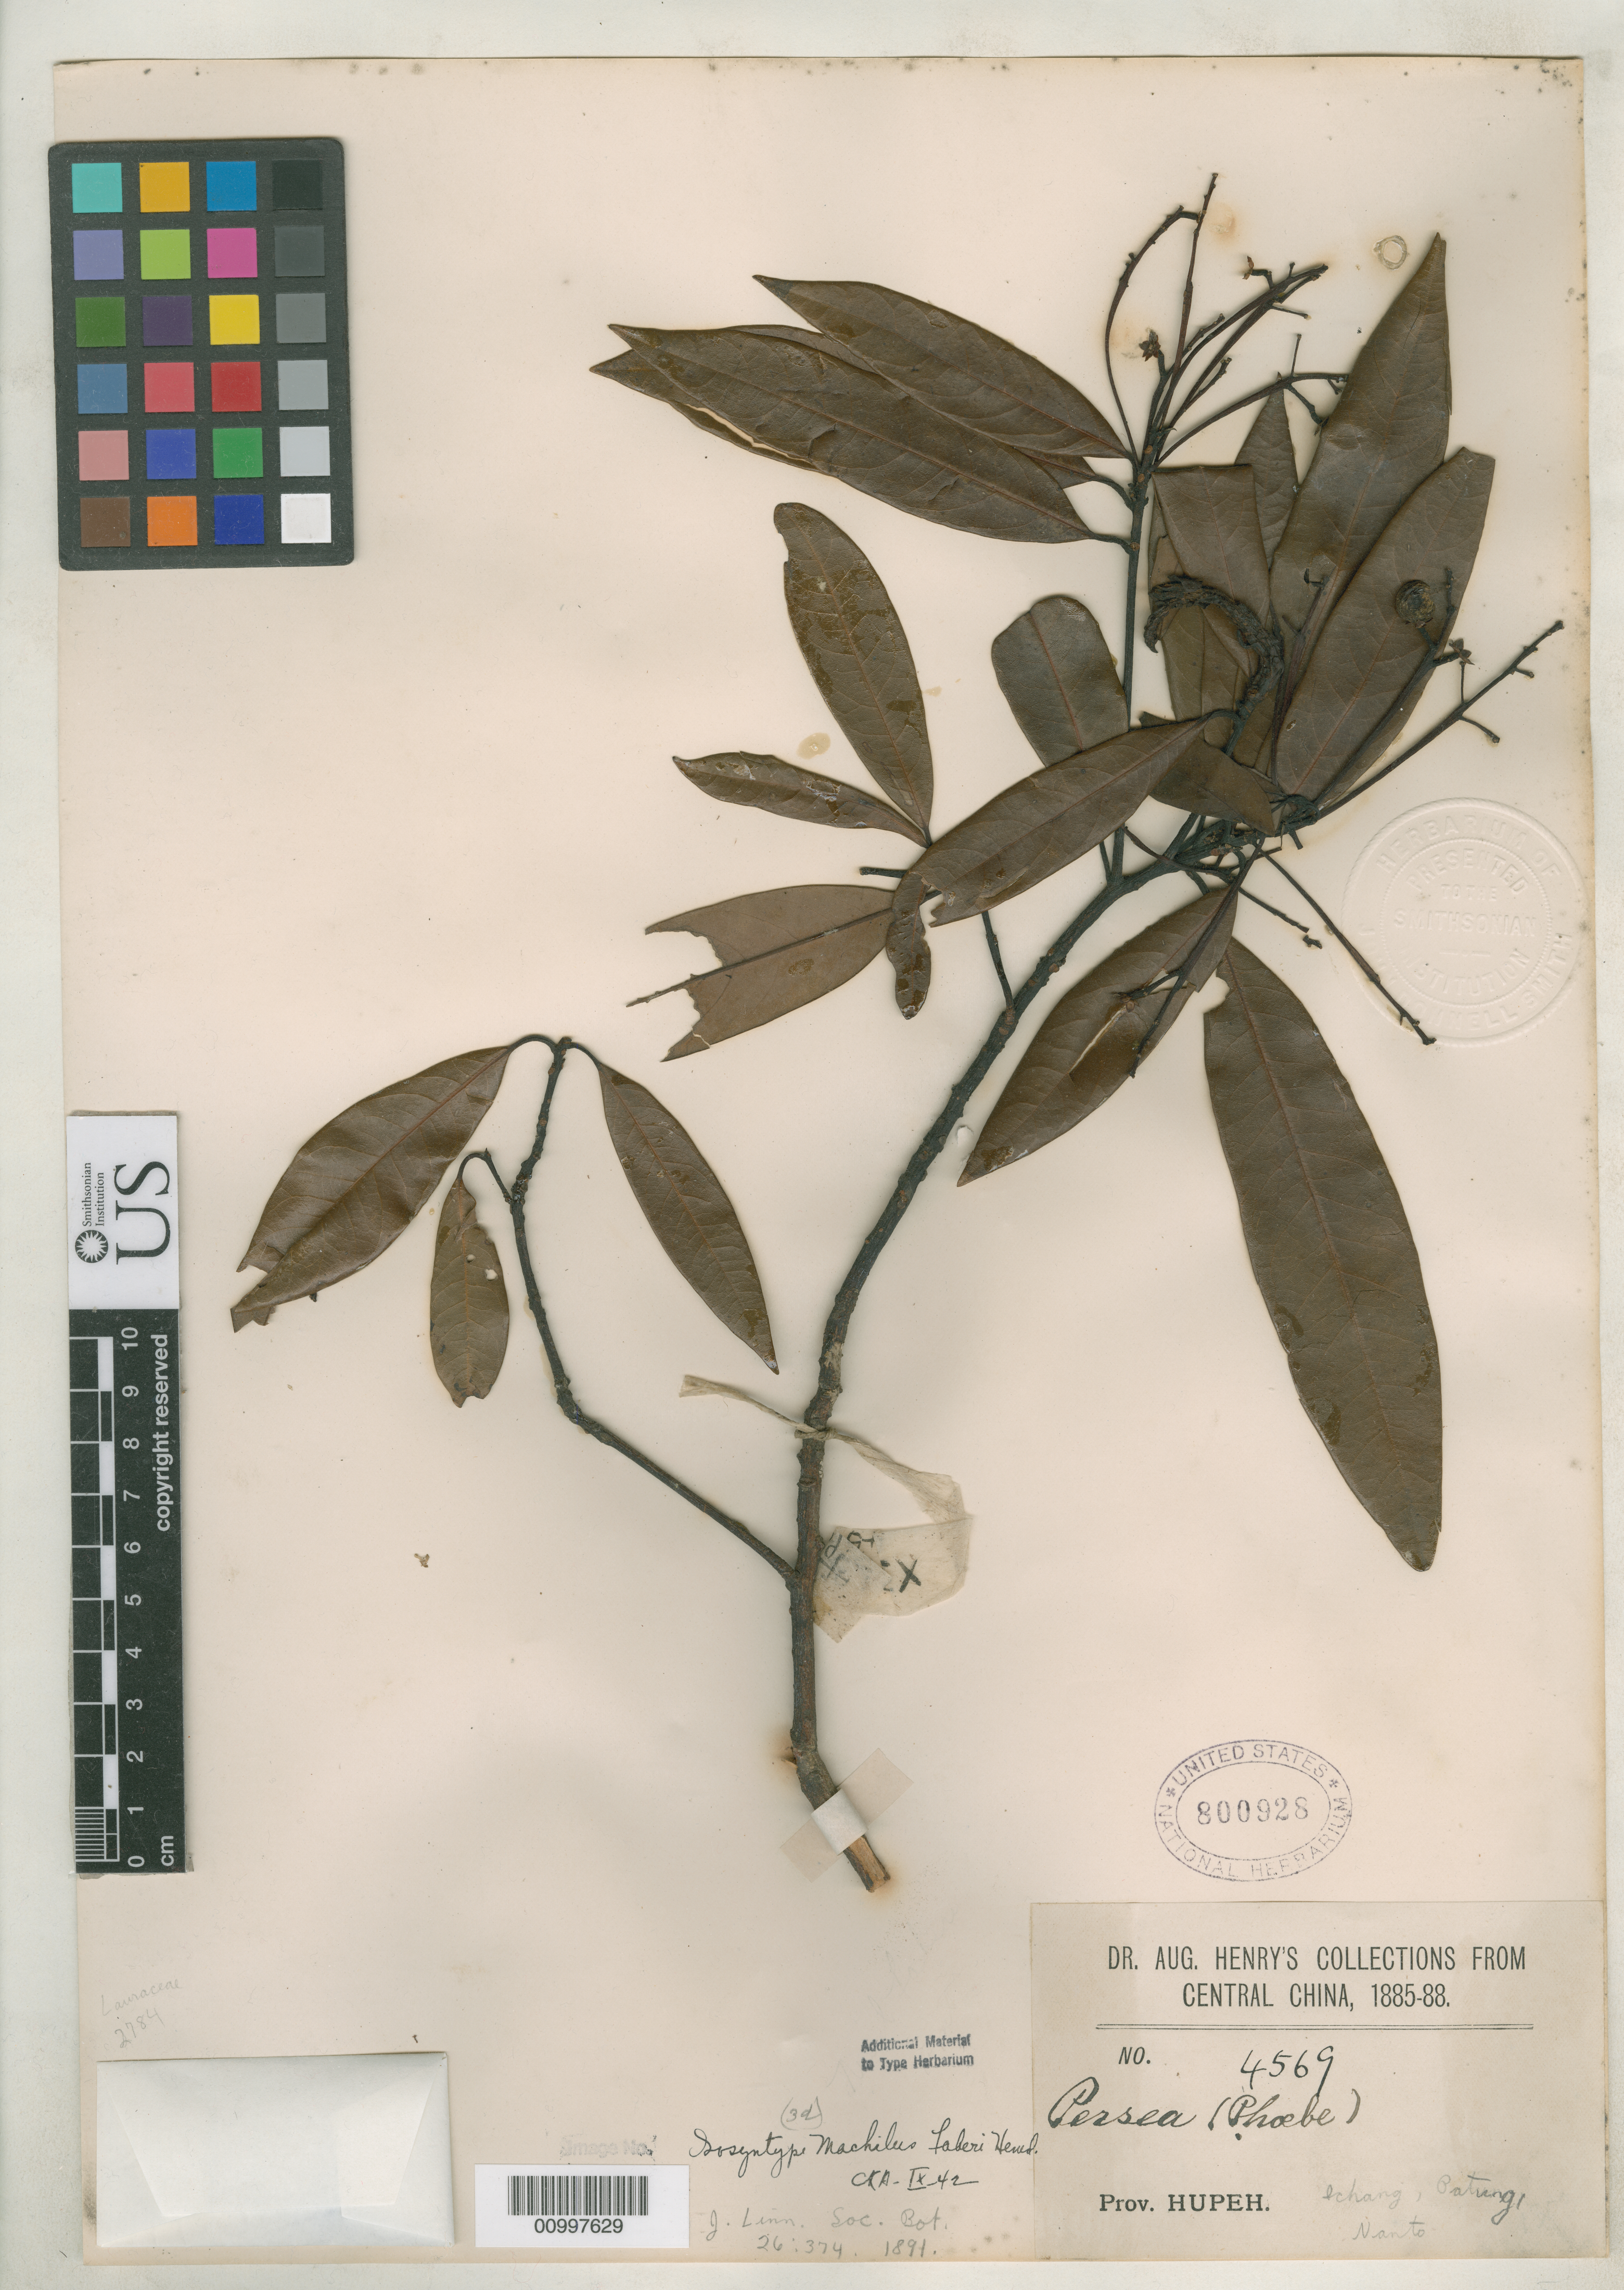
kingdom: Plantae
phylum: Tracheophyta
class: Magnoliopsida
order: Laurales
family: Lauraceae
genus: Machilus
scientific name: Machilus faberi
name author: Hemsl.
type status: Isosyntype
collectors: A. Henry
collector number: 4569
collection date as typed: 1885 to 1888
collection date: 1885/1888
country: China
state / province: Hubei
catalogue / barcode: US 800928